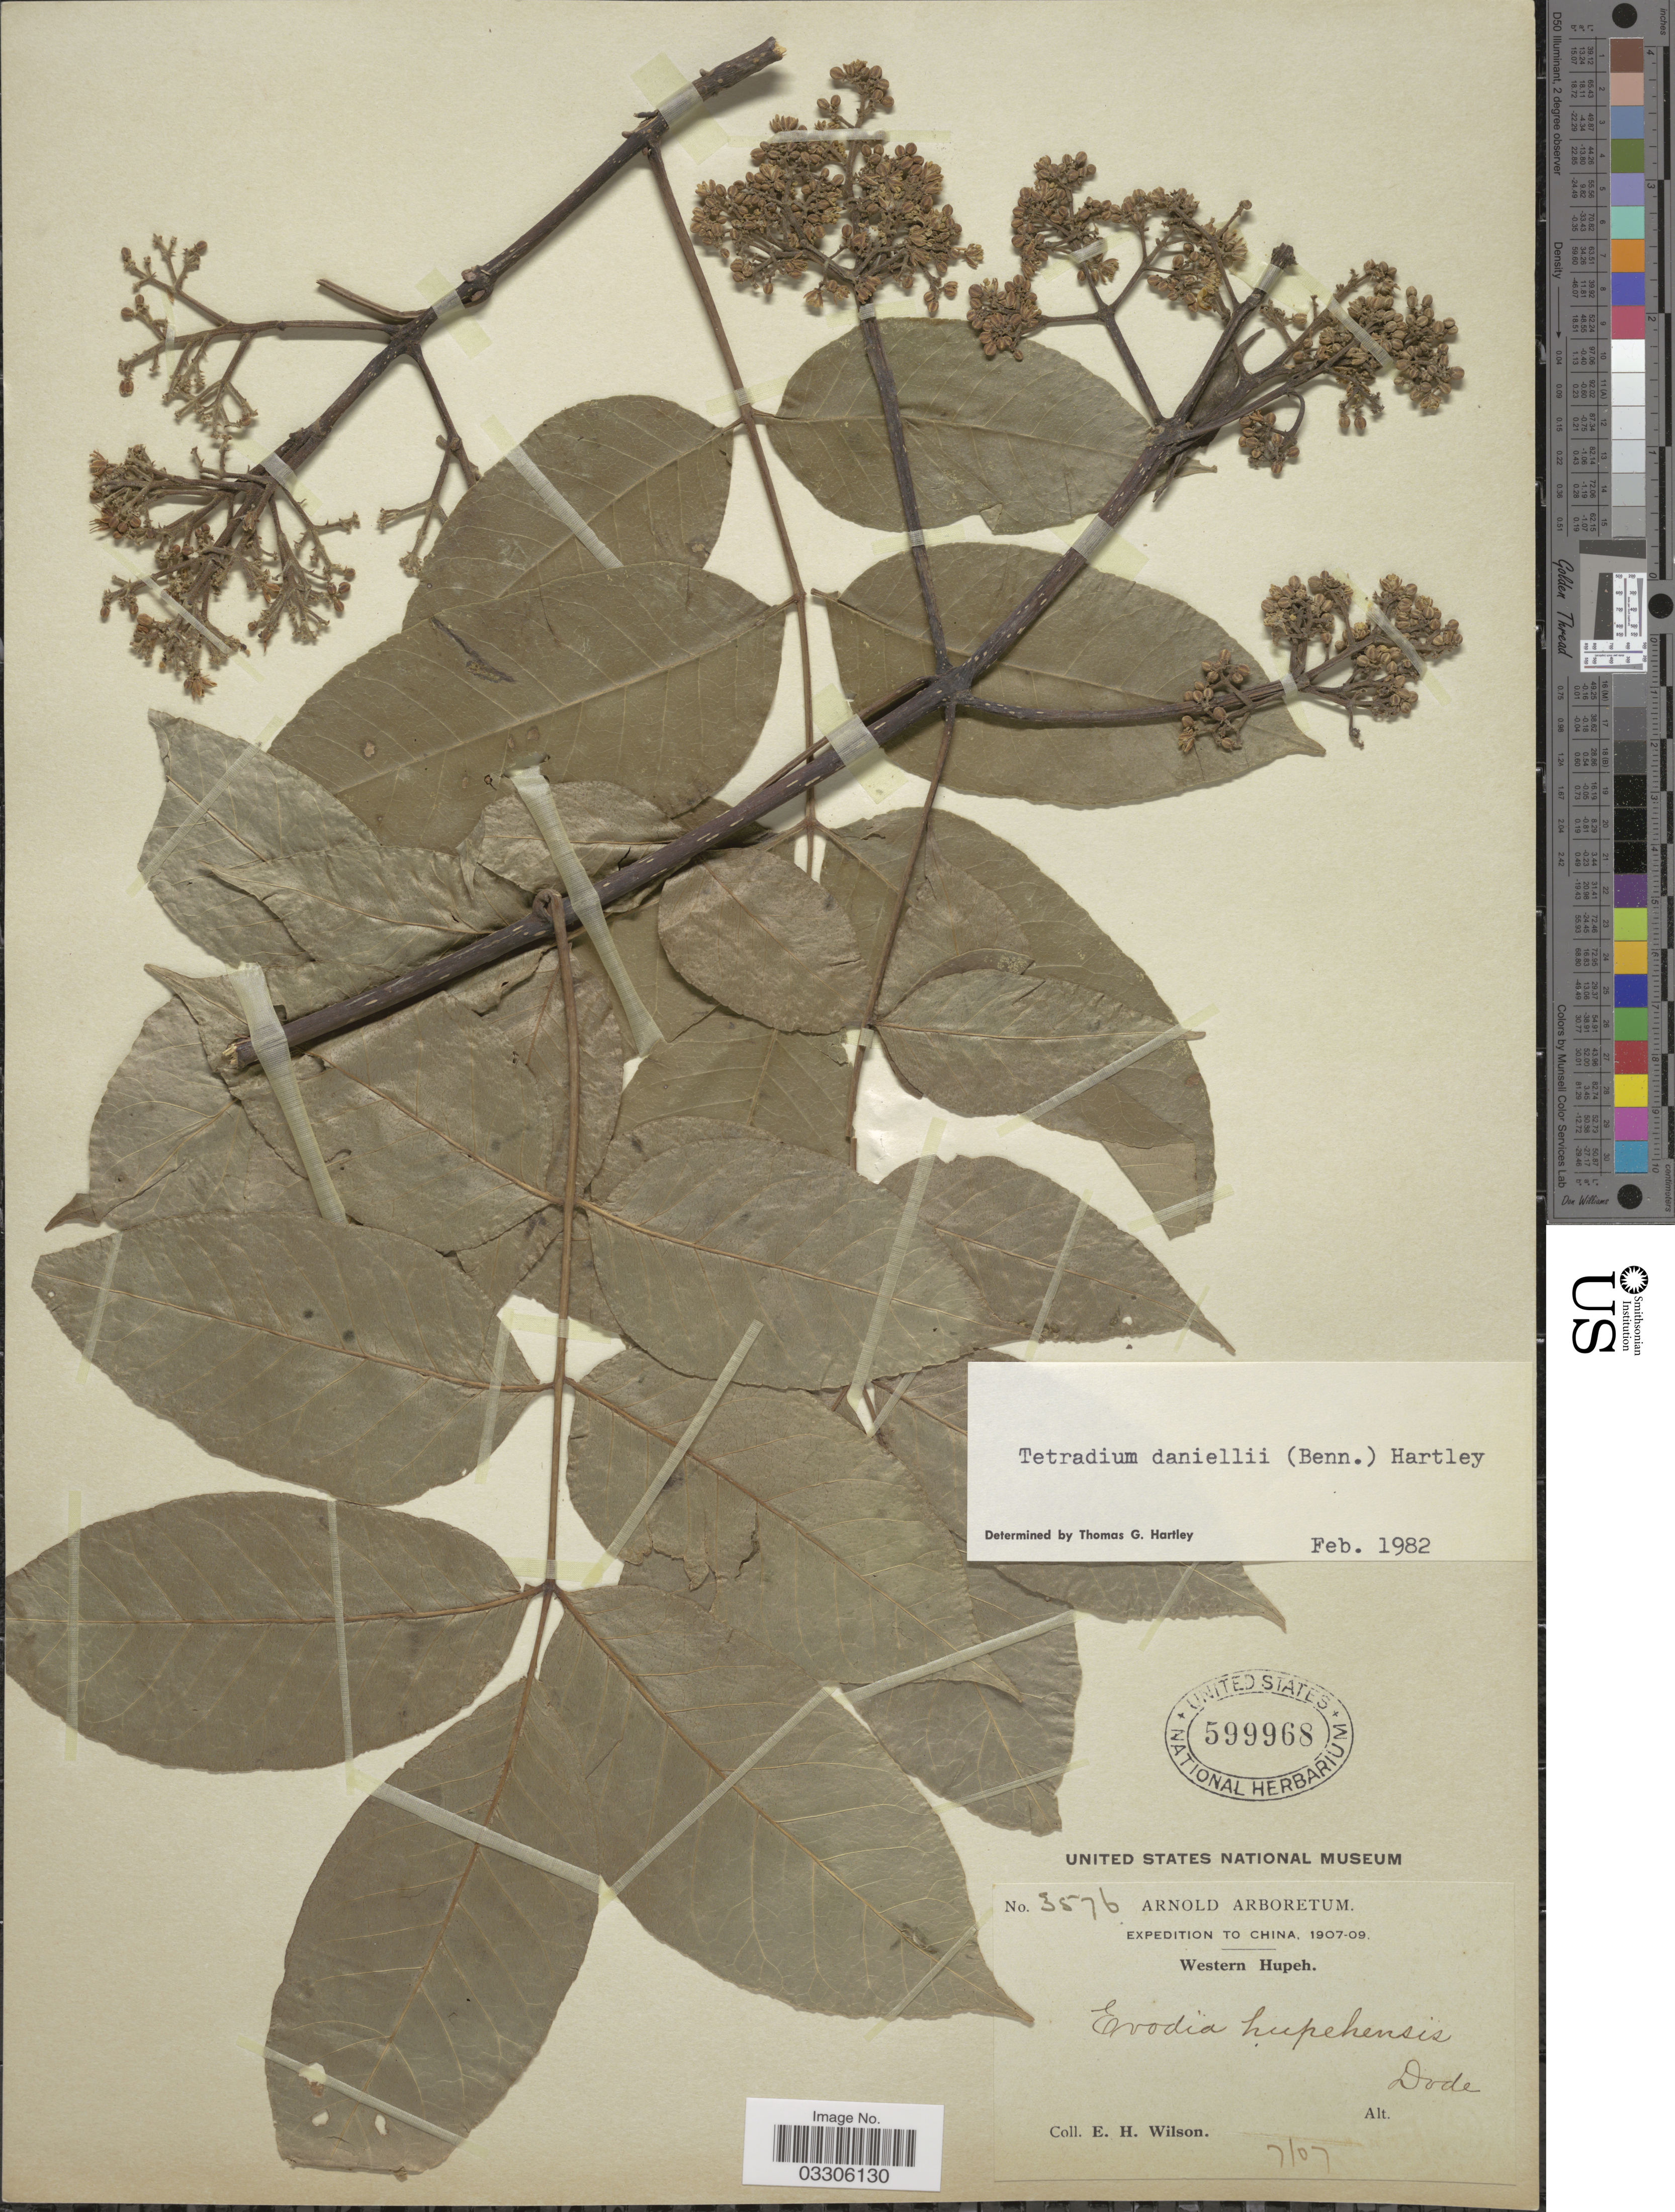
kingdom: Plantae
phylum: Tracheophyta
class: Magnoliopsida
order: Sapindales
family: Rutaceae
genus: Tetradium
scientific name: Tetradium daniellii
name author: (Benn.) T.G. Hartley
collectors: E. Wilson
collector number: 3576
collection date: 1907-07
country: China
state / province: Hubei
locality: Western Hupeh.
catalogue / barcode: US 599968